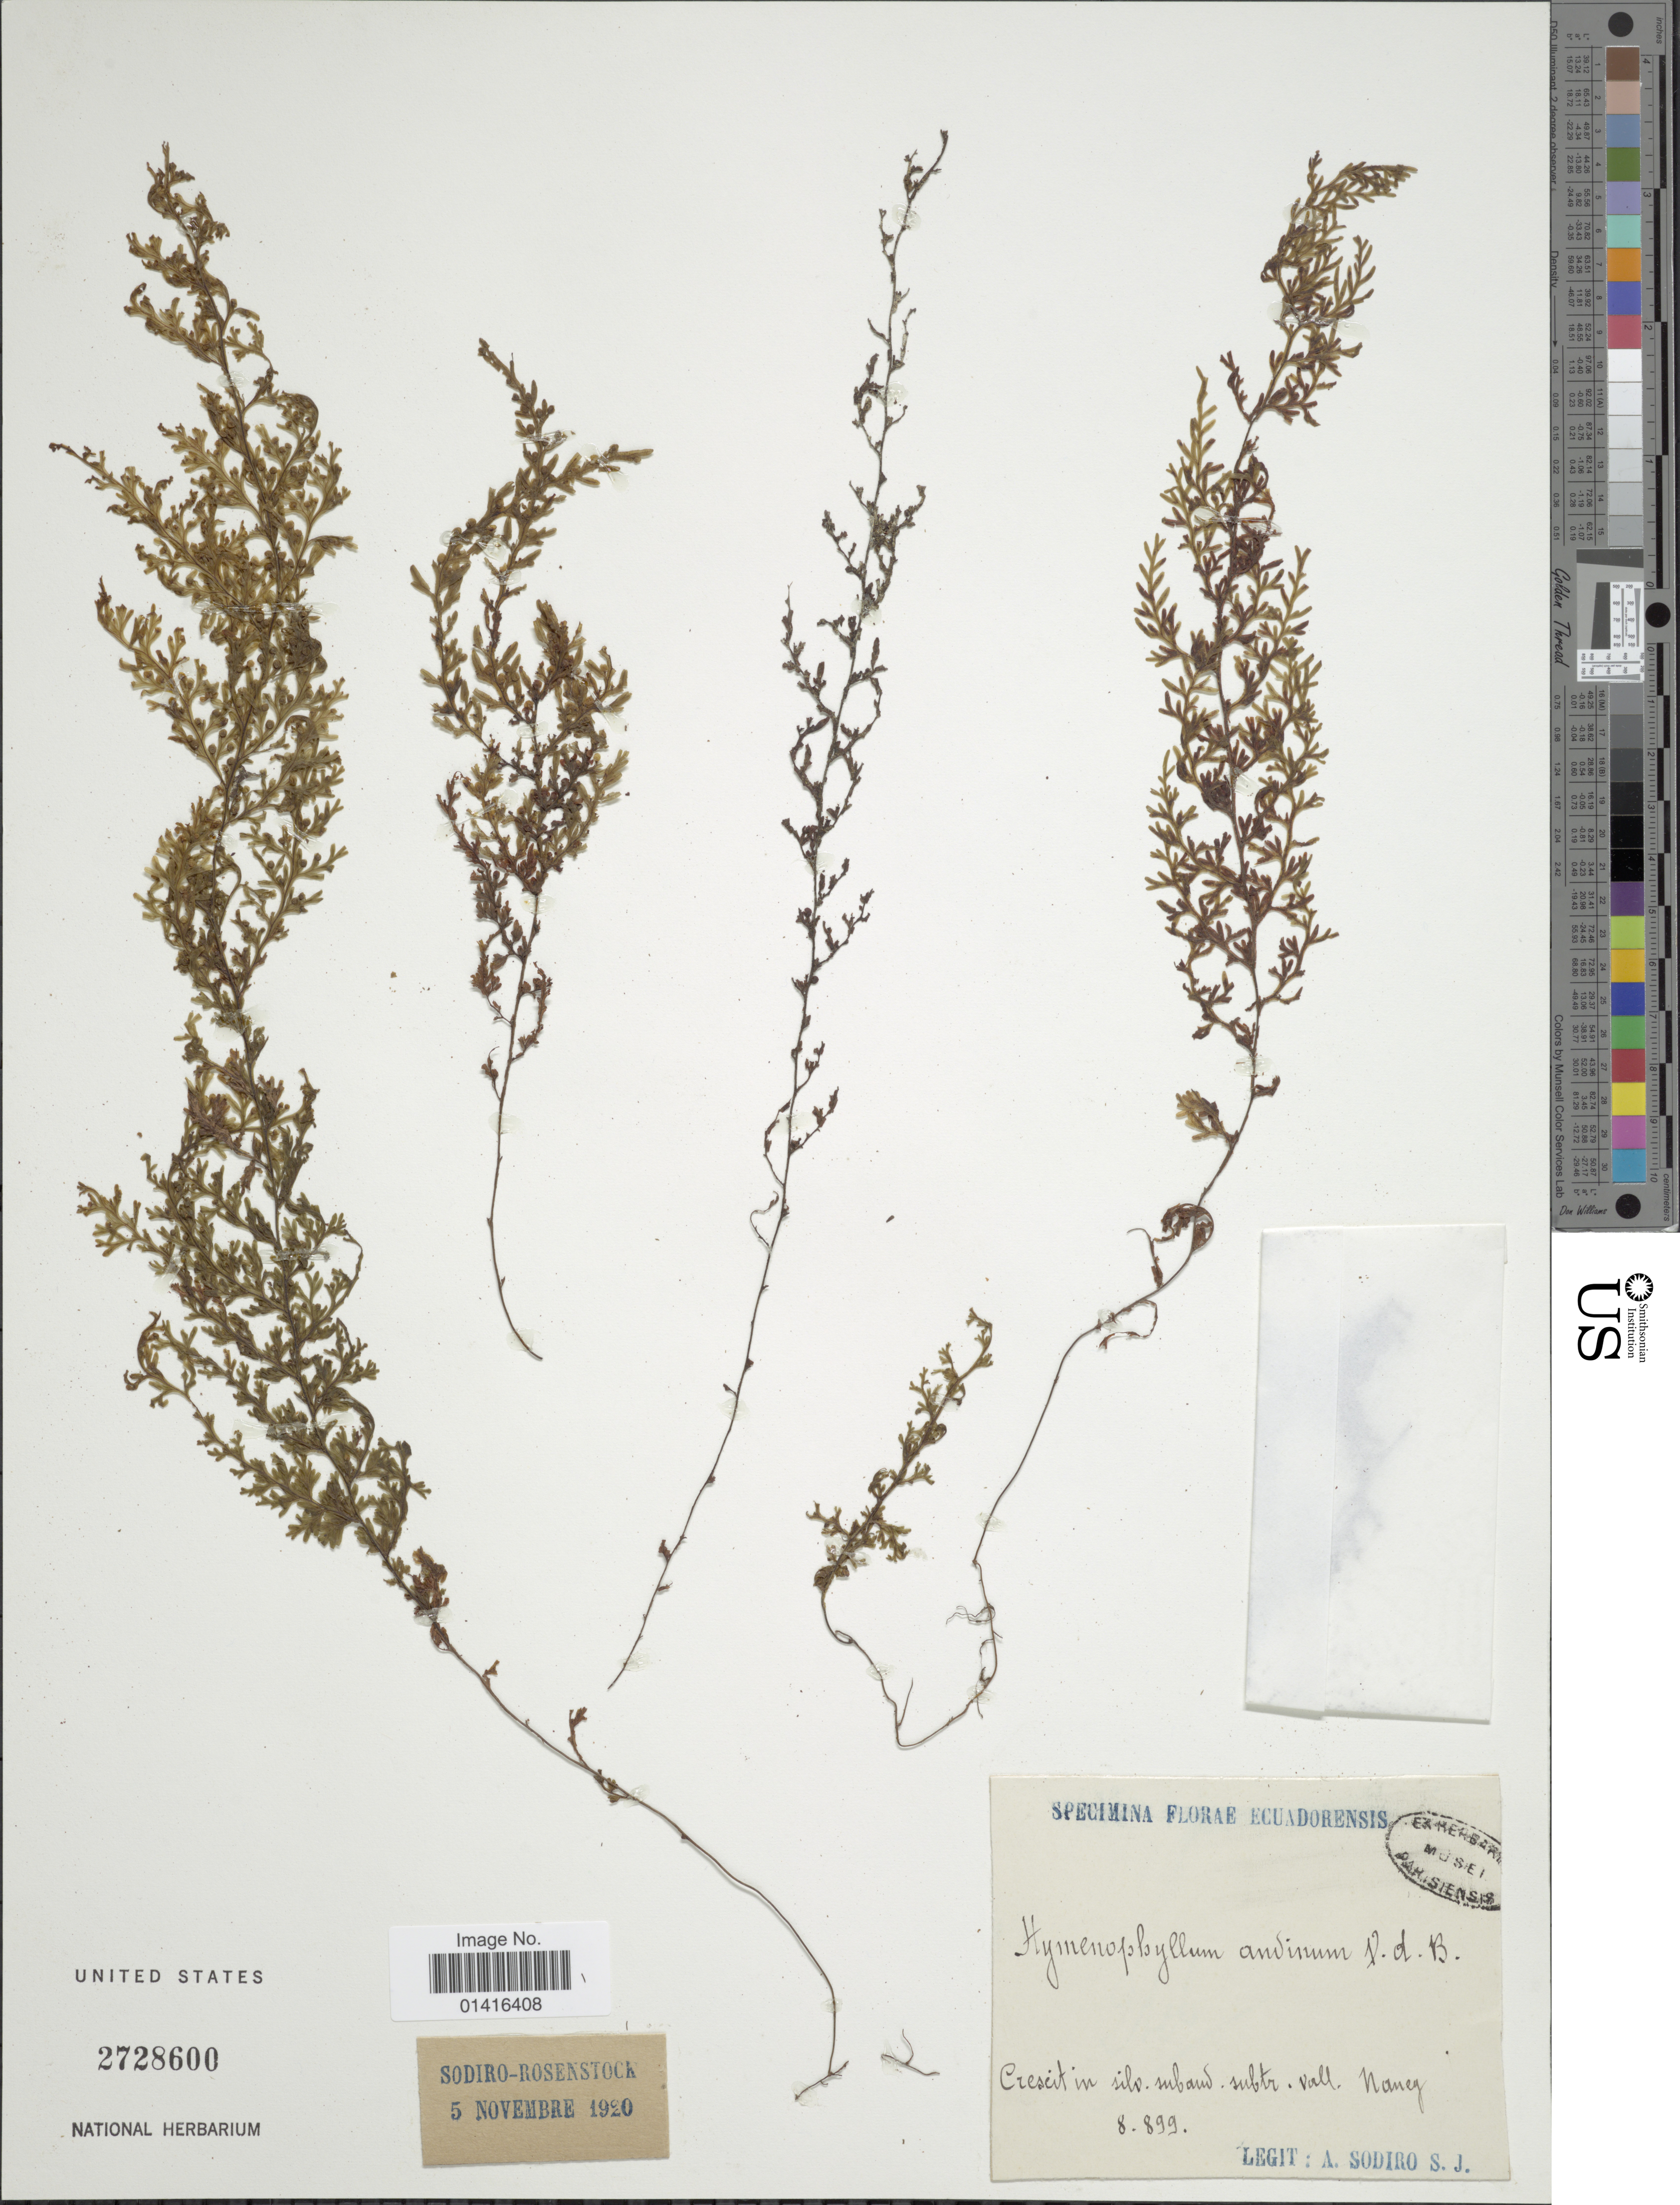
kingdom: Plantae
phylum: Tracheophyta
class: Polypodiopsida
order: Hymenophyllales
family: Hymenophyllaceae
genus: Hymenophyllum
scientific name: Hymenophyllum myriocarpum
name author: Hook.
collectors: A. Sodiro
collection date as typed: Transcribed d/m/y: 8/8/99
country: Ecuador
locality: Crescit in silv. suband subtr. vall. Naney.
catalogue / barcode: US 2728600